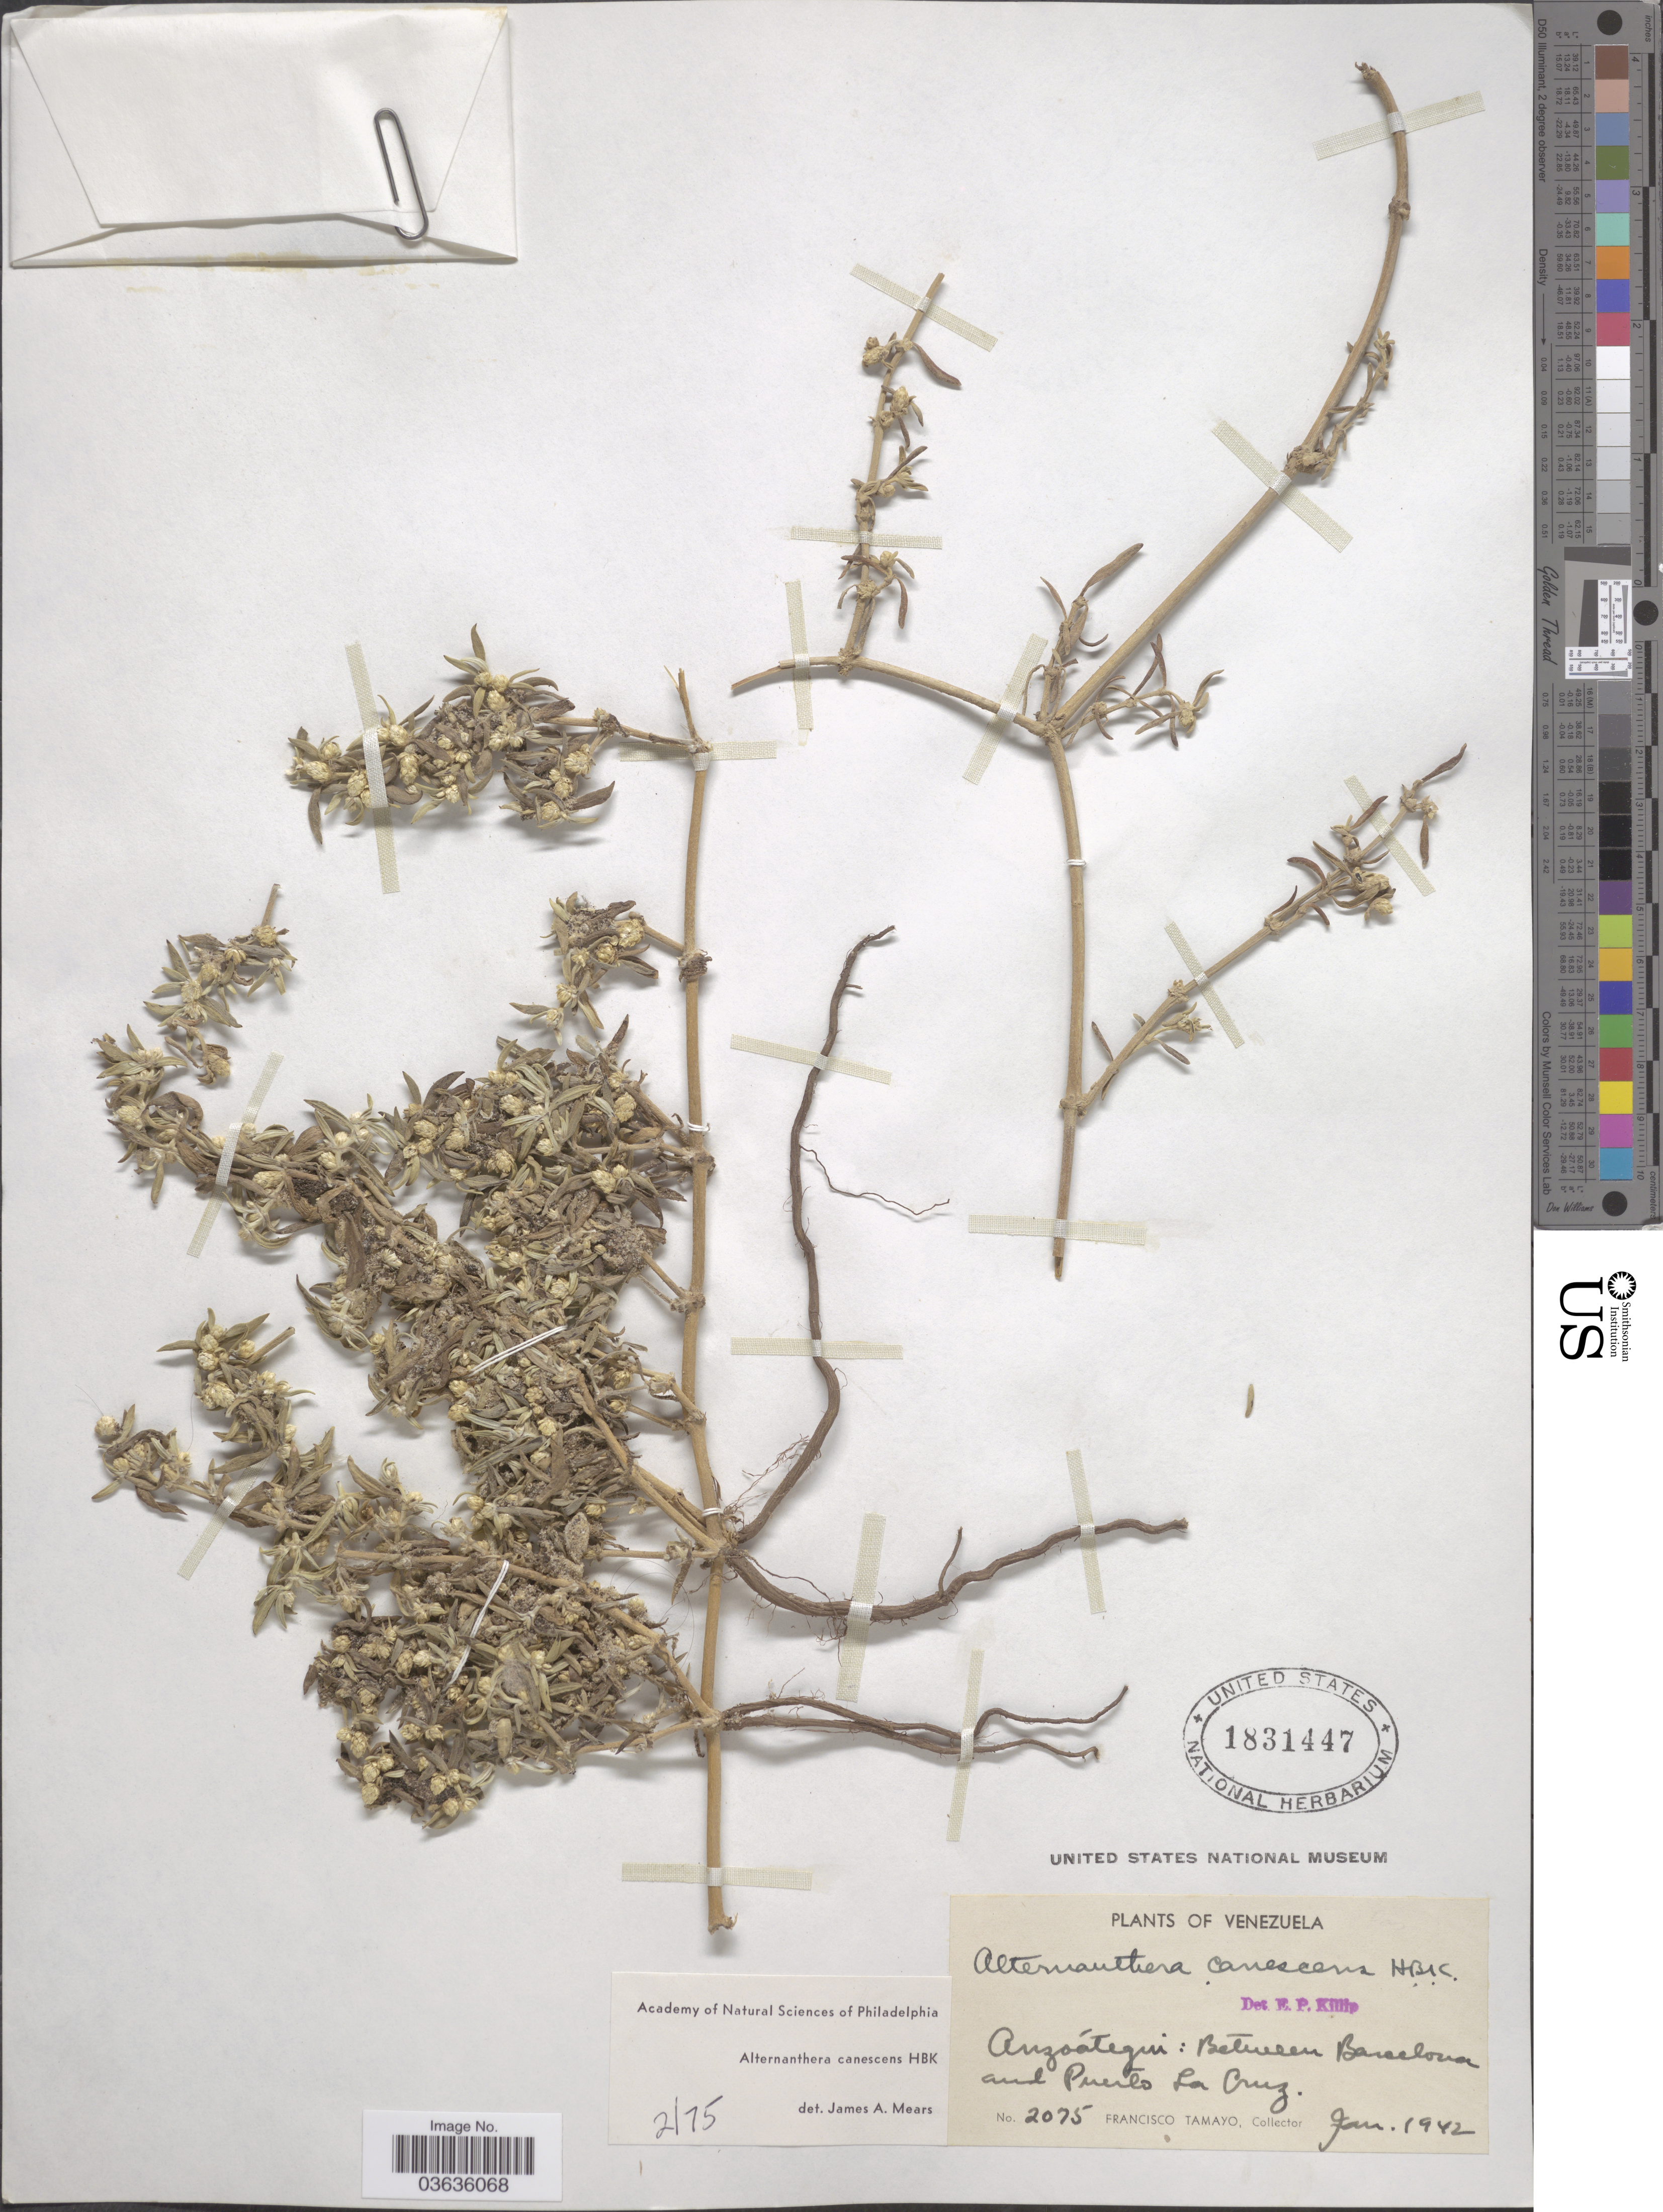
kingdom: Plantae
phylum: Tracheophyta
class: Magnoliopsida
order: Caryophyllales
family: Amaranthaceae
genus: Alternanthera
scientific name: Alternanthera canescens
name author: Kunth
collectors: F. Tamayo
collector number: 2075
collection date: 1942-01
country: Venezuela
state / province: Anzoategui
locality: Between Barcelona and Puerto La Cruz.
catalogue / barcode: US 1831447